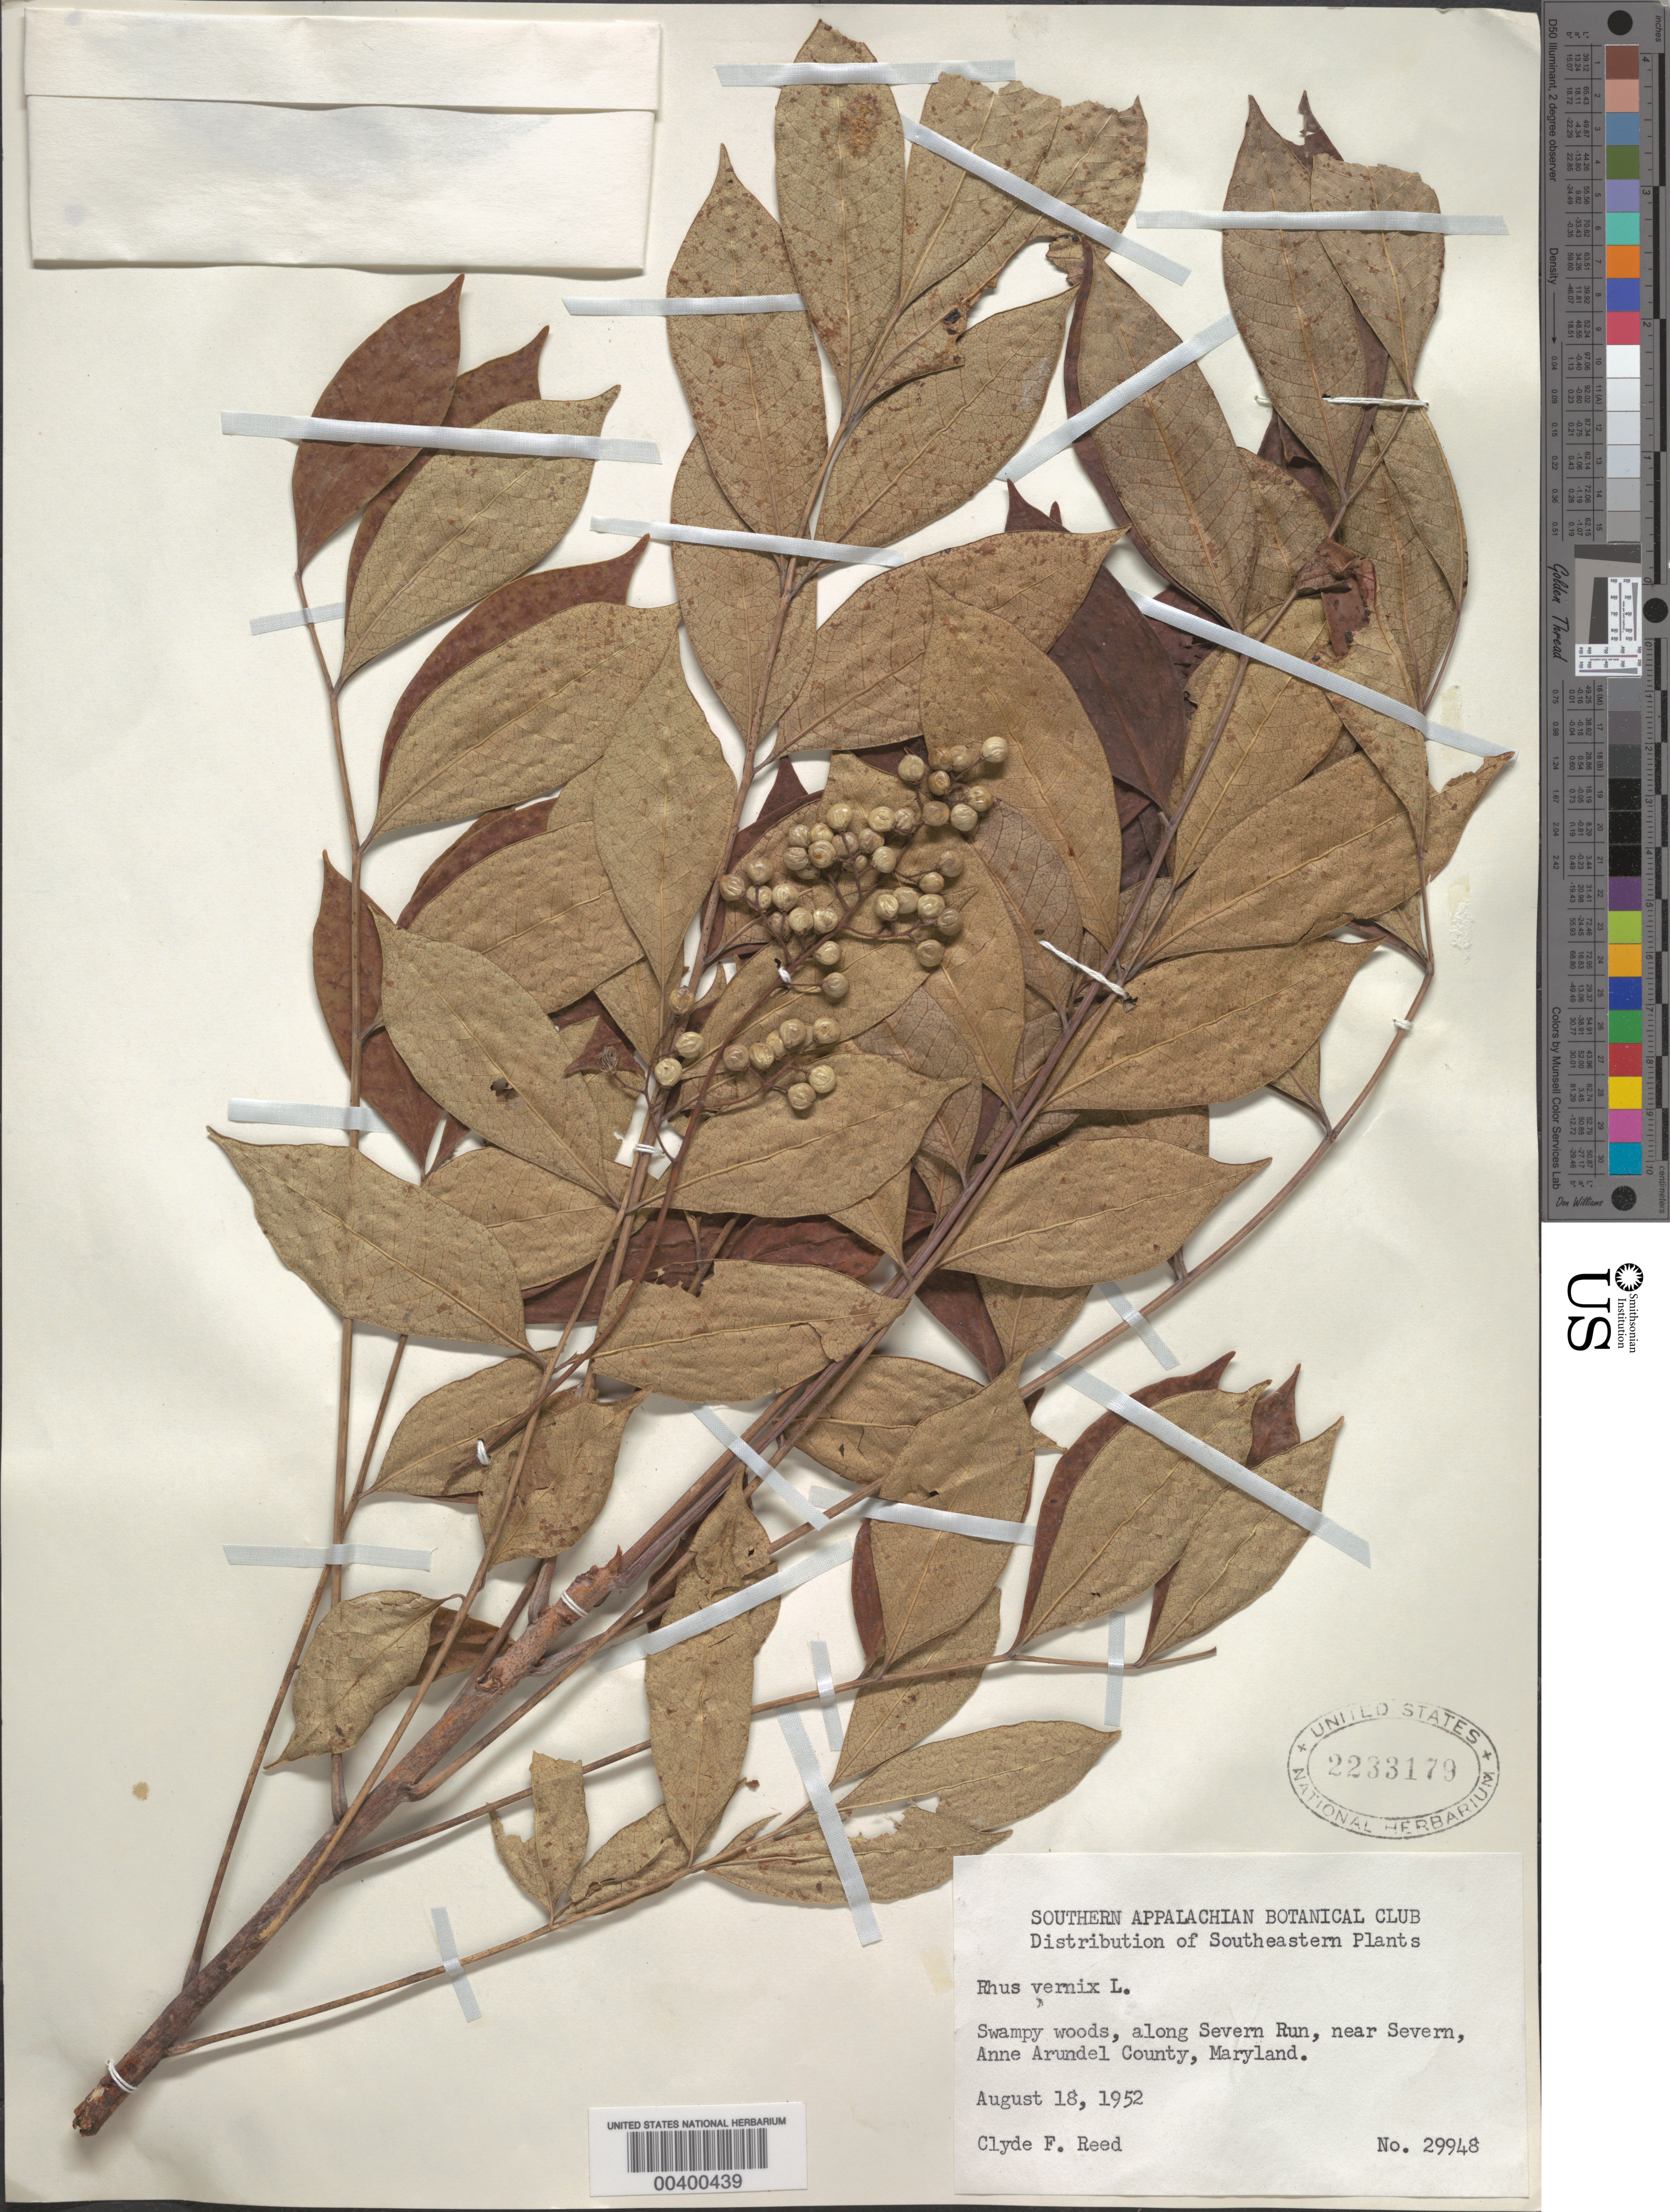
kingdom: Plantae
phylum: Tracheophyta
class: Magnoliopsida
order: Sapindales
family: Anacardiaceae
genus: Toxicodendron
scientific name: Toxicodendron vernix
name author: (L.) Kuntze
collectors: C. F. Reed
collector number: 29948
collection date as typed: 18 Aug 1952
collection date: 1952-08-18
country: United States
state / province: Maryland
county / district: Anne Arundel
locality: Along Severn Run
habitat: Swampy woods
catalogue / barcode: US 2233179